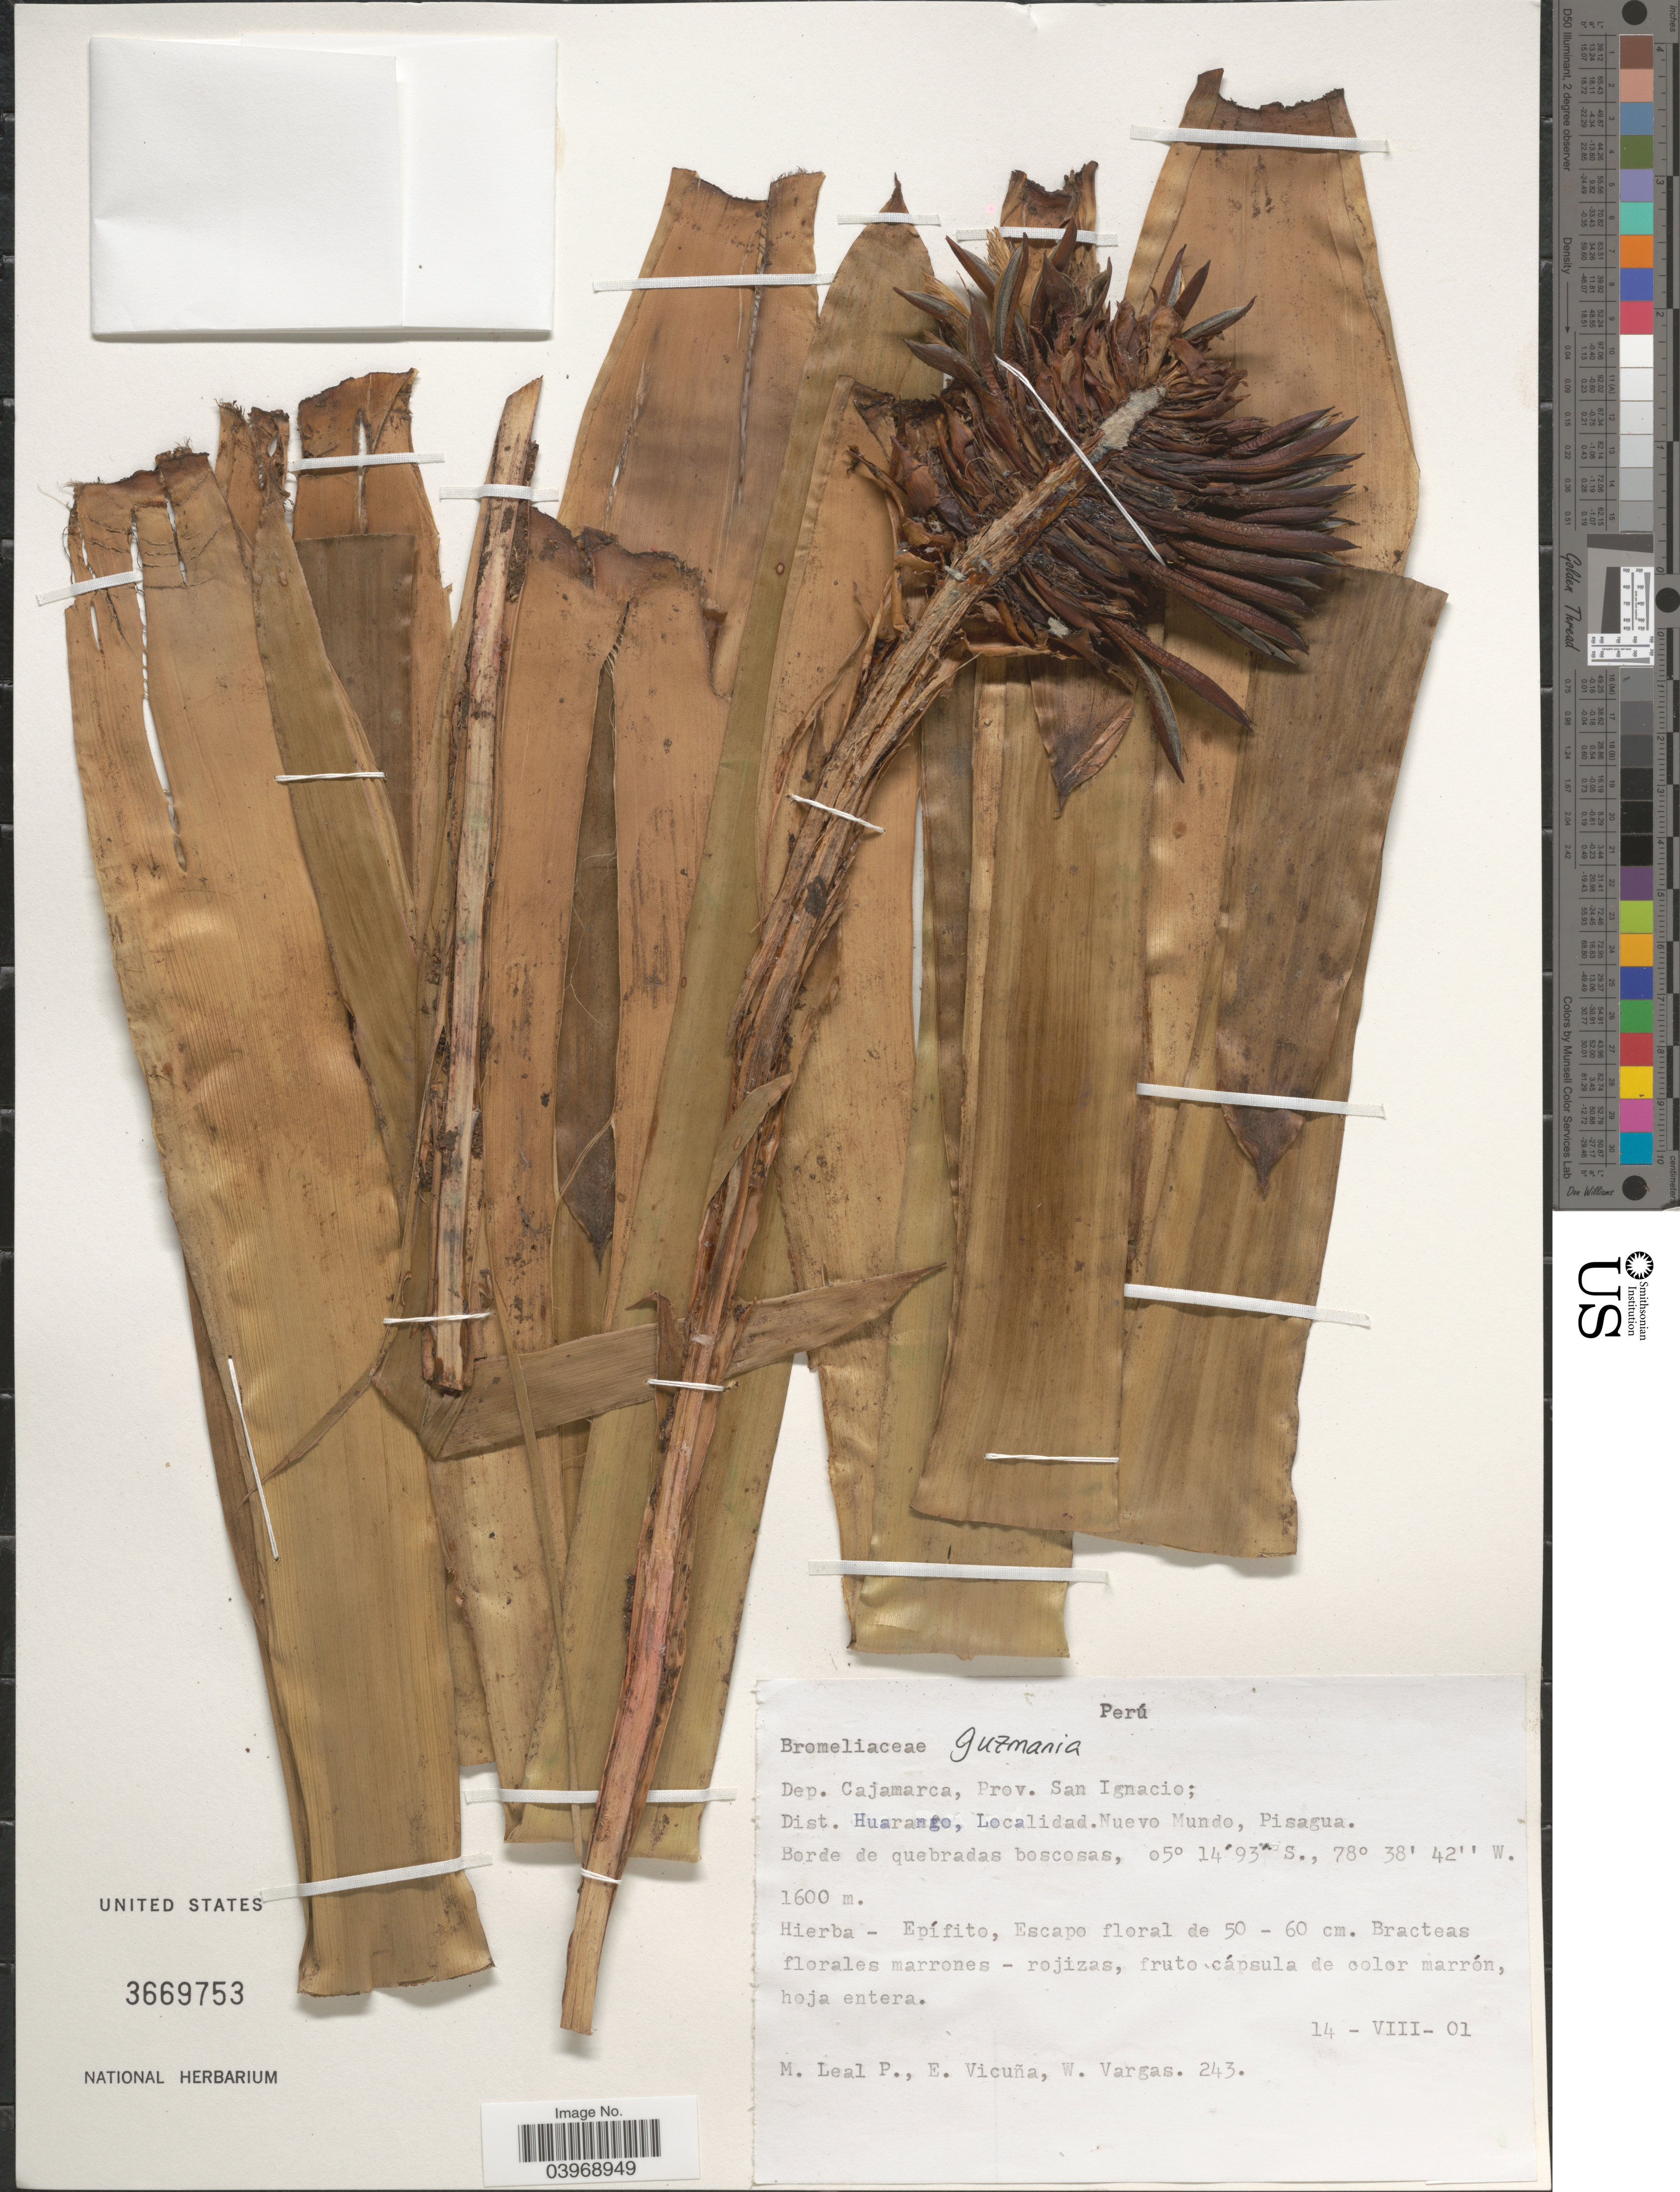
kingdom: Plantae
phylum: Tracheophyta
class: Liliopsida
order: Poales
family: Bromeliaceae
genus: Guzmania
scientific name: Guzmania sp.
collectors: M. E. Leal, E. Vicuña & W. Vargas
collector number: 243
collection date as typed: Transcribed d/m/y: 14/8/1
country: Peru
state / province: Cajamarca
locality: Dep. Cajamarca, Prov. San Ignacio; Dist. Huarango, Nuevo Mundo, Pisagua.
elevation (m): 1600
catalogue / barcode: US 3669753